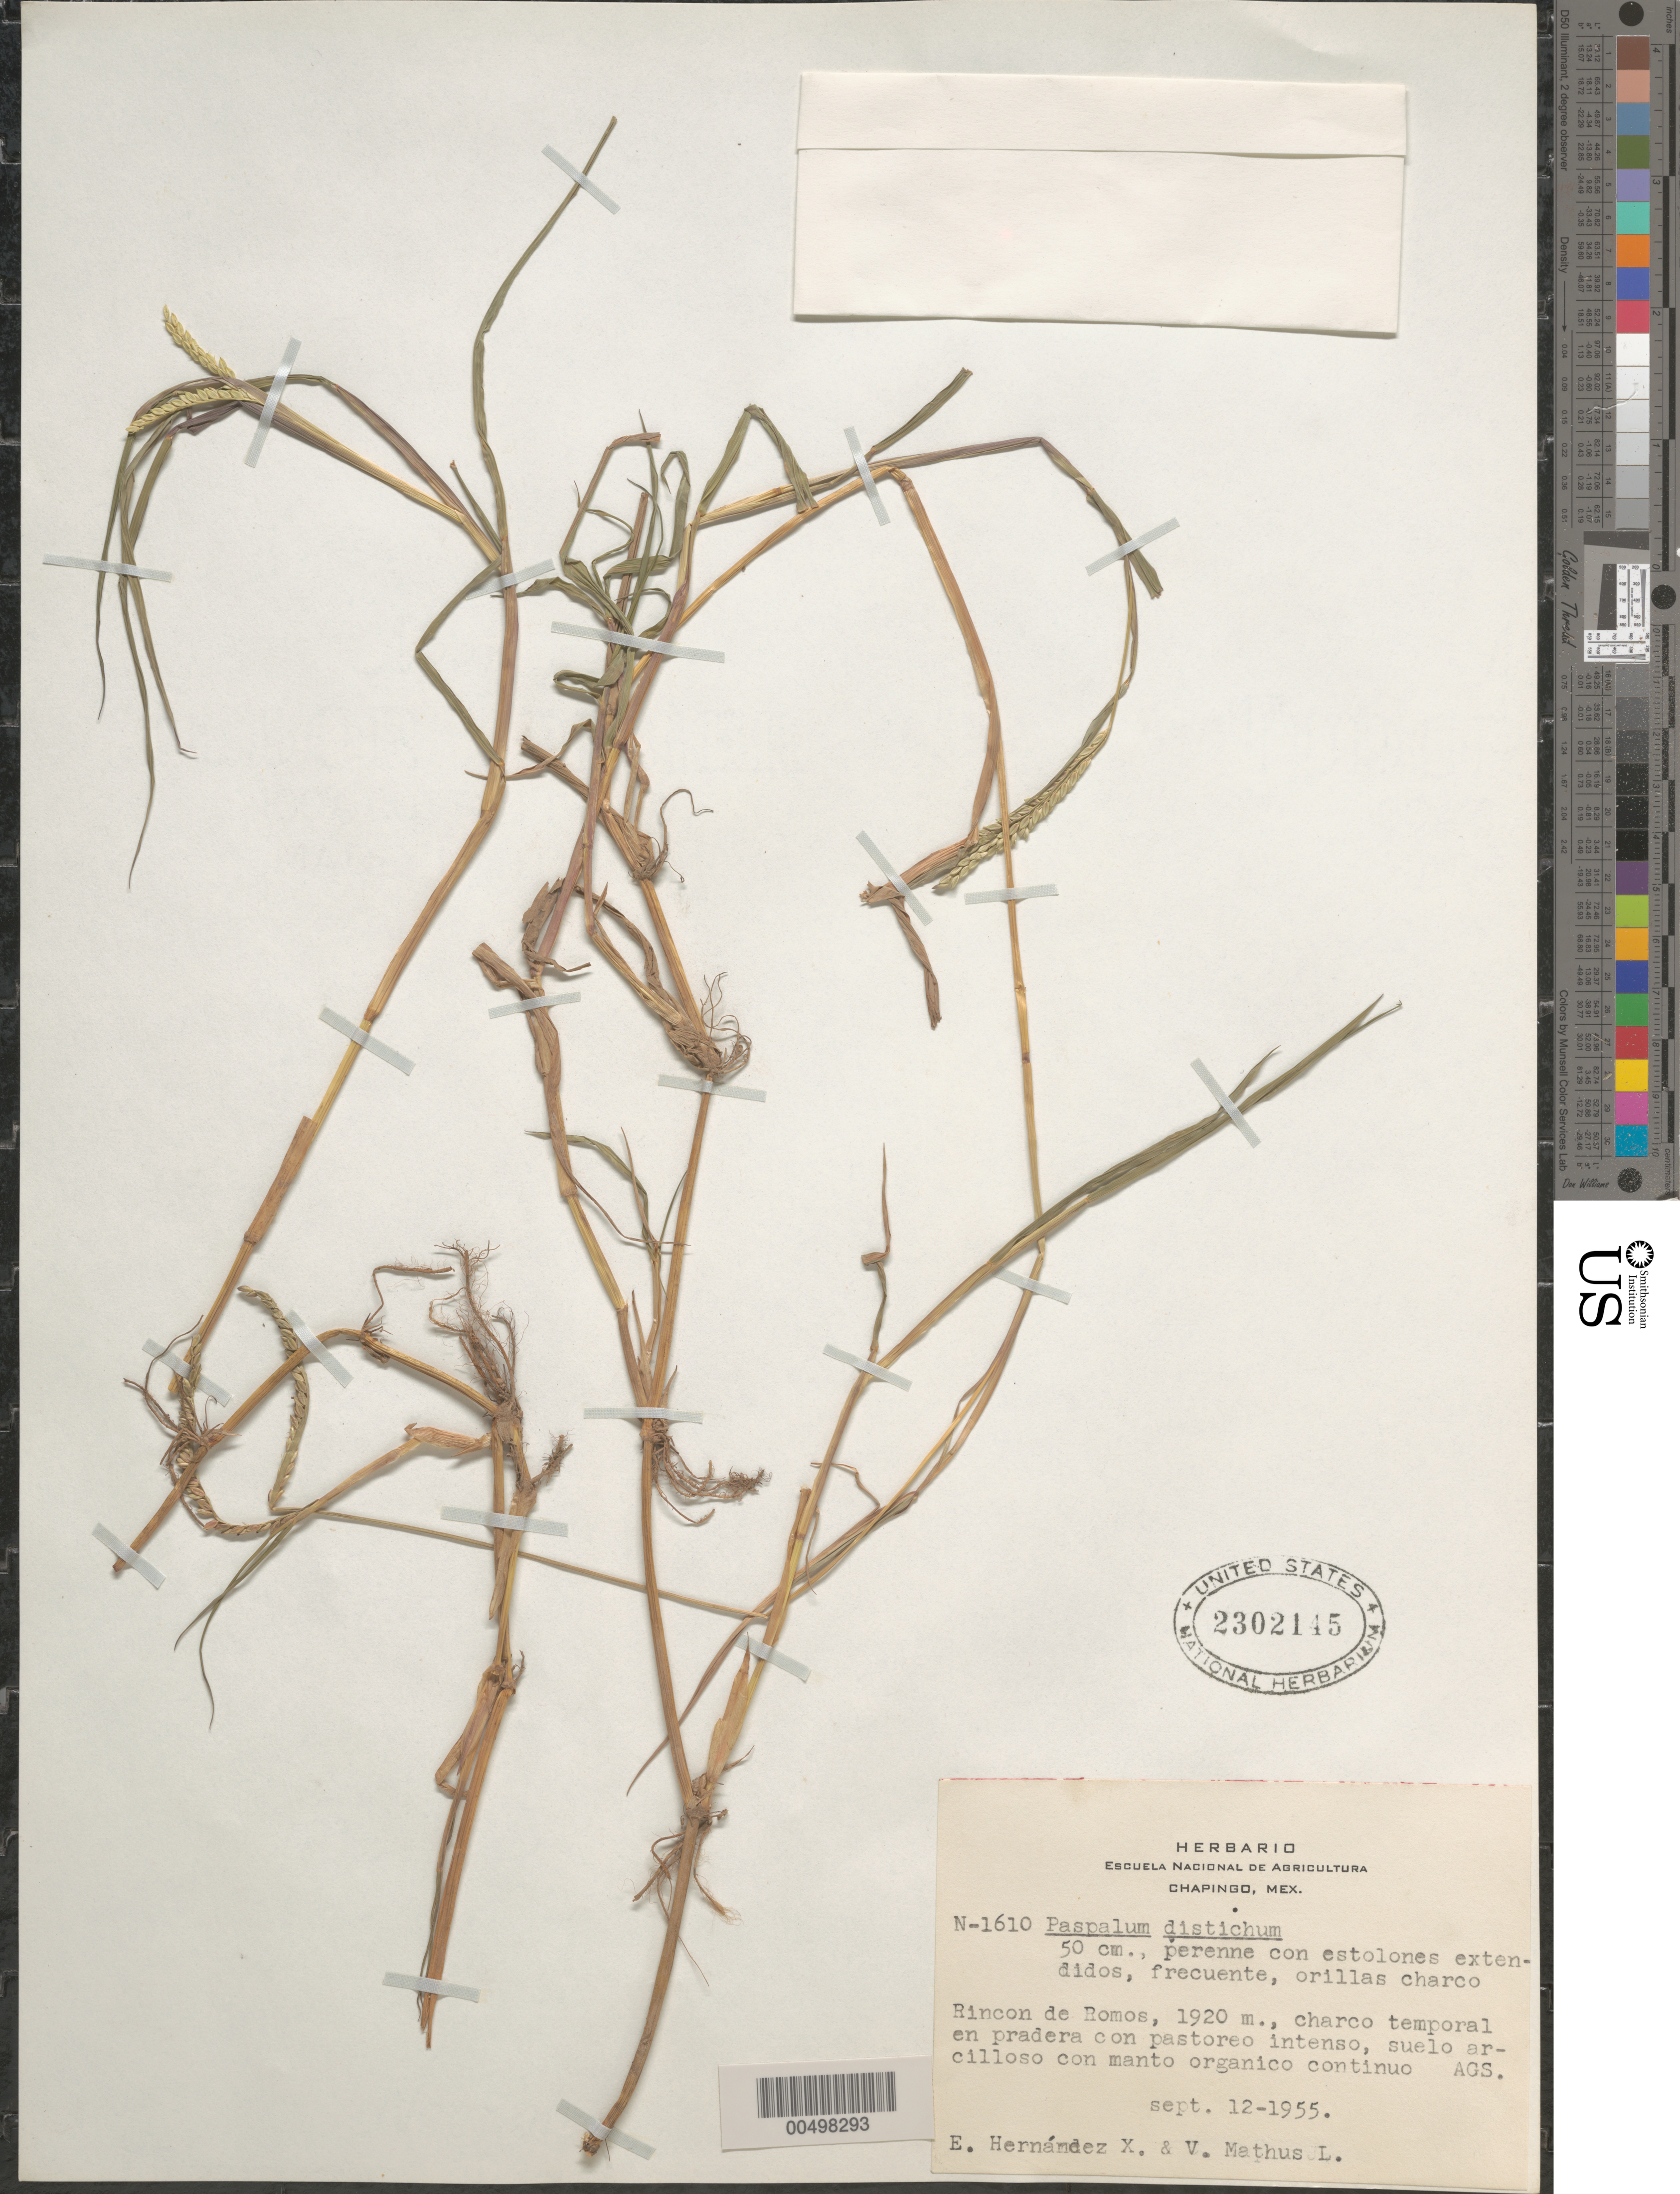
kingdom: Plantae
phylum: Tracheophyta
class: Liliopsida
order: Poales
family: Poaceae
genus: Paspalum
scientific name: Paspalum paspaloides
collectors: E. I. Hernández-X. & V. Mathus L.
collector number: N-1610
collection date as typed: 12 Sep 1955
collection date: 1955-09-12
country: Mexico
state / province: Aguascalientes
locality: Rincon de Romos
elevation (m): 1920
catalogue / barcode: US 2302145